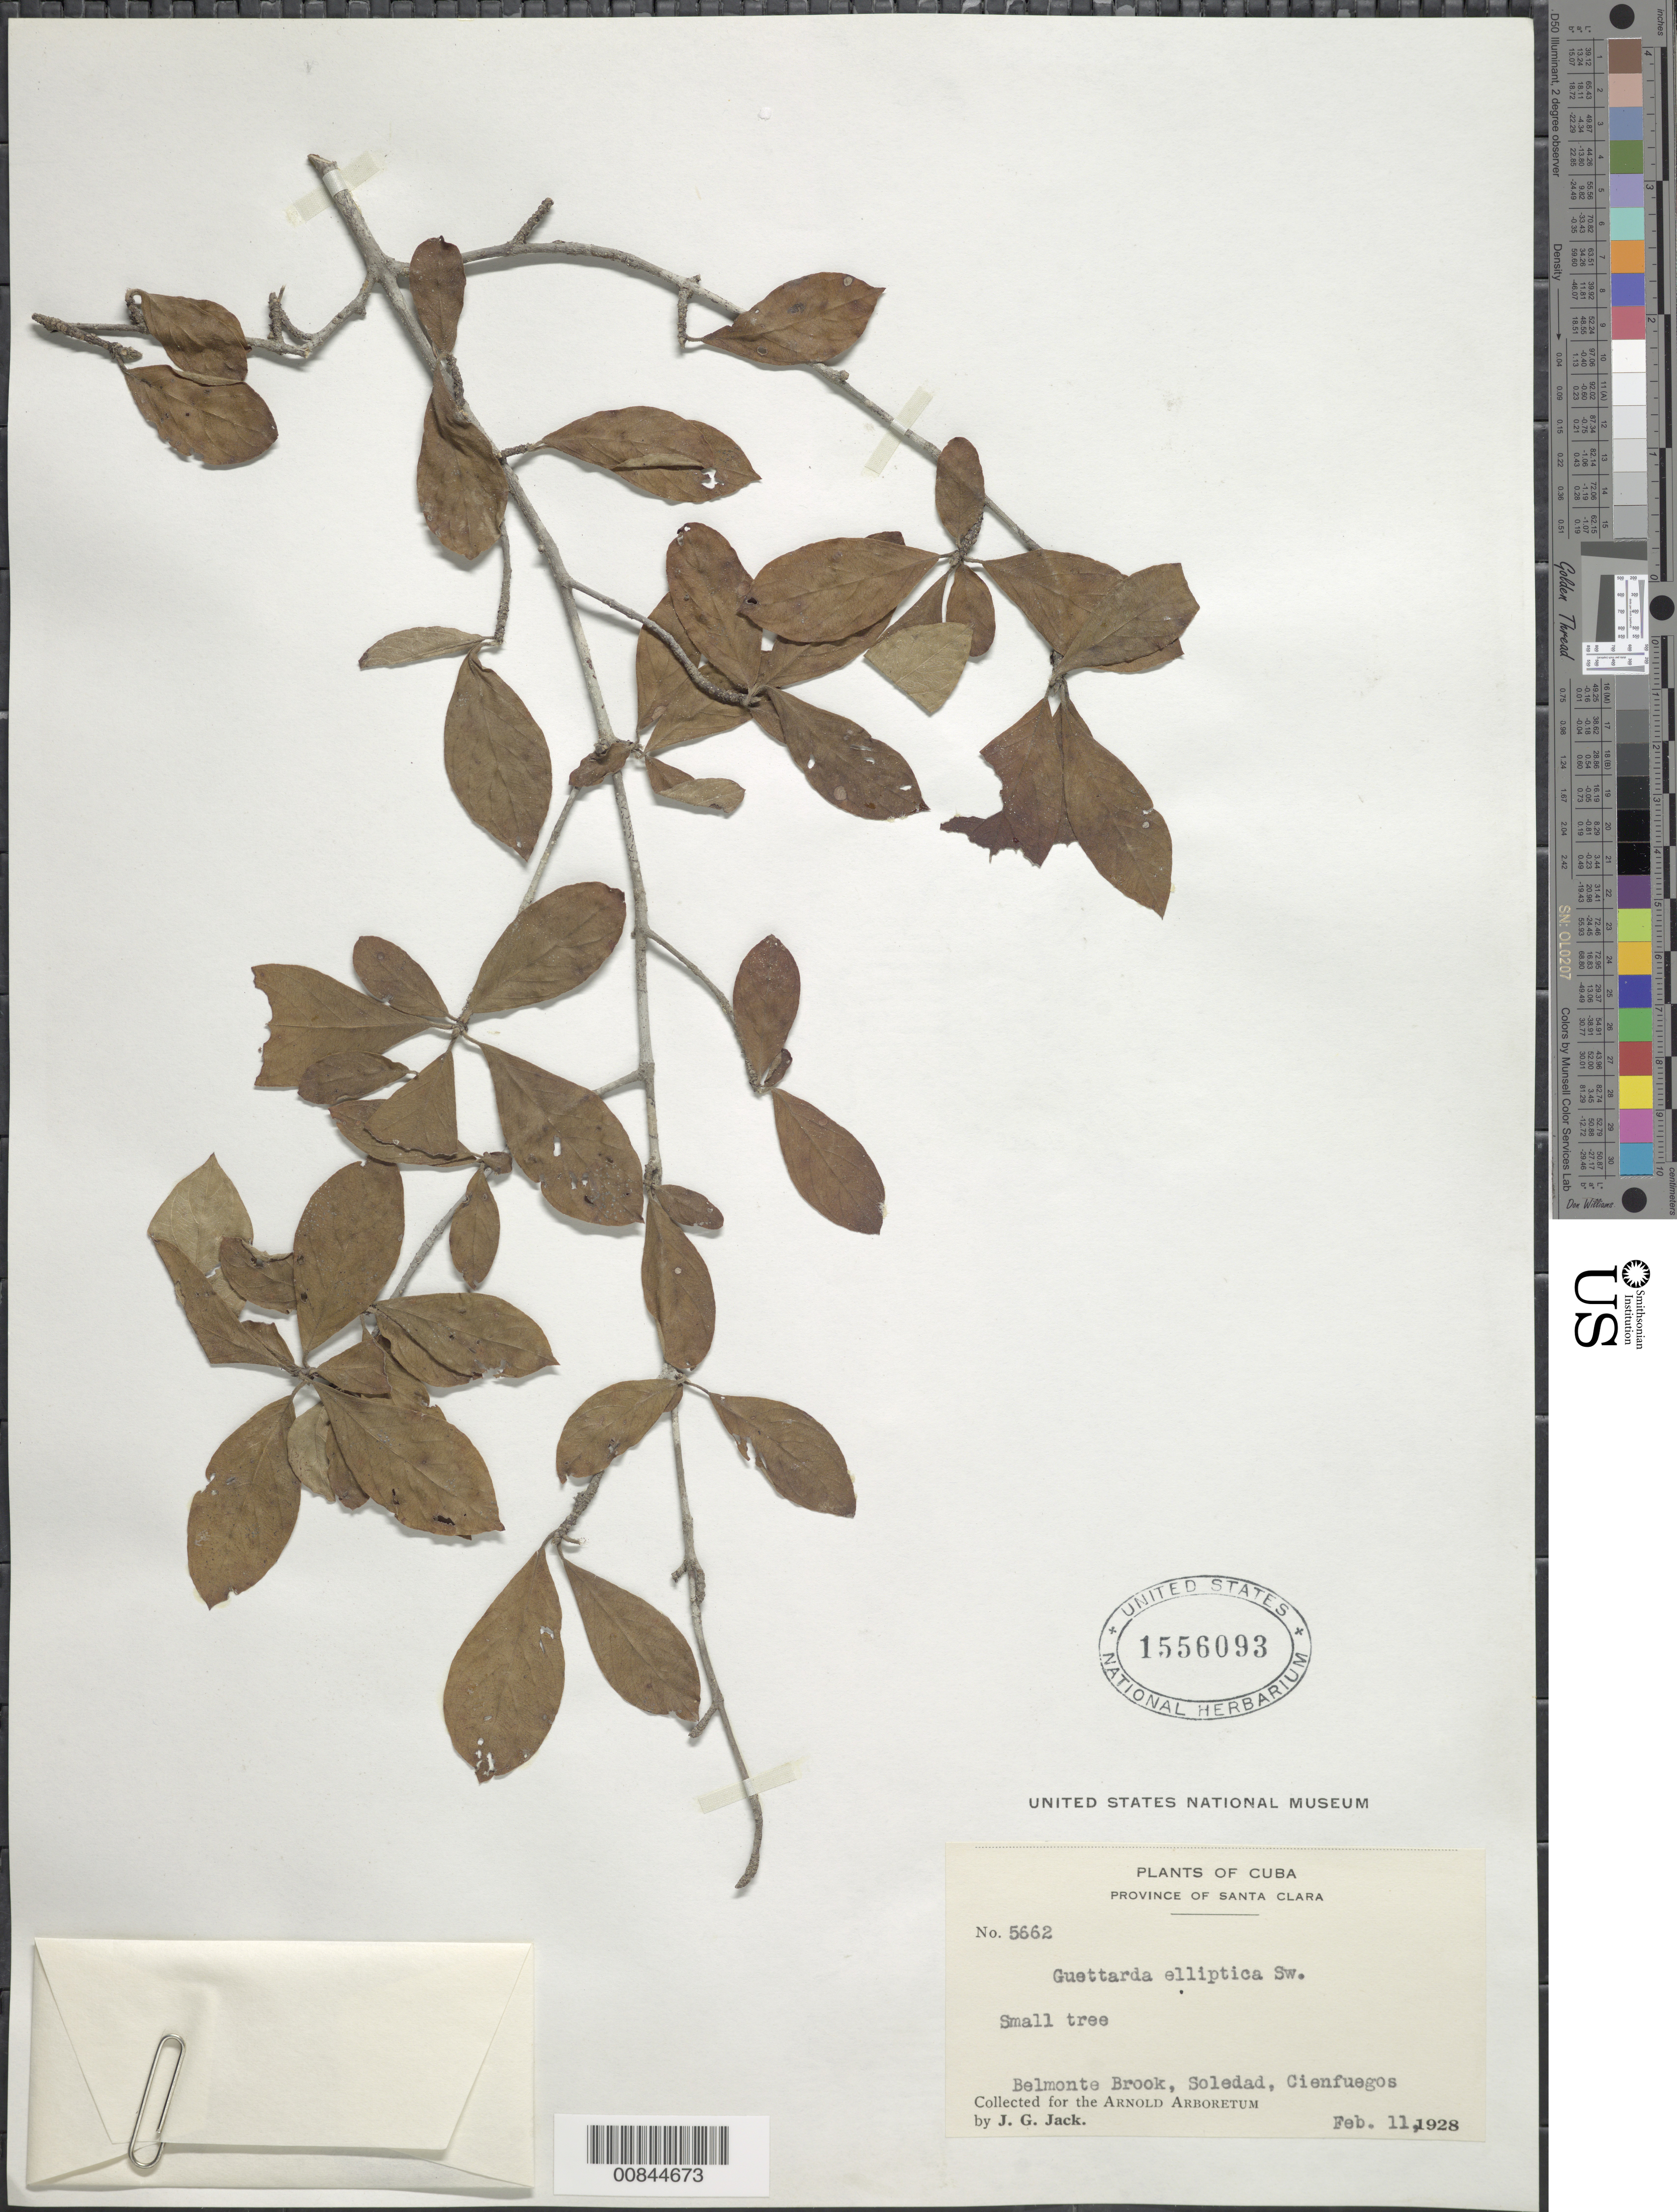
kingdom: Plantae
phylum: Tracheophyta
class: Magnoliopsida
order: Gentianales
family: Rubiaceae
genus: Guettarda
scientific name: Guettarda elliptica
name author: Sw.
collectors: J. G. Jack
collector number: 5662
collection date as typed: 11 Feb 1928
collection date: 1928-02-11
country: Cuba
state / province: Las Villas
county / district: Cienfuegos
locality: Belmonte Brook, Soledad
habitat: Near brook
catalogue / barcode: US 1556093